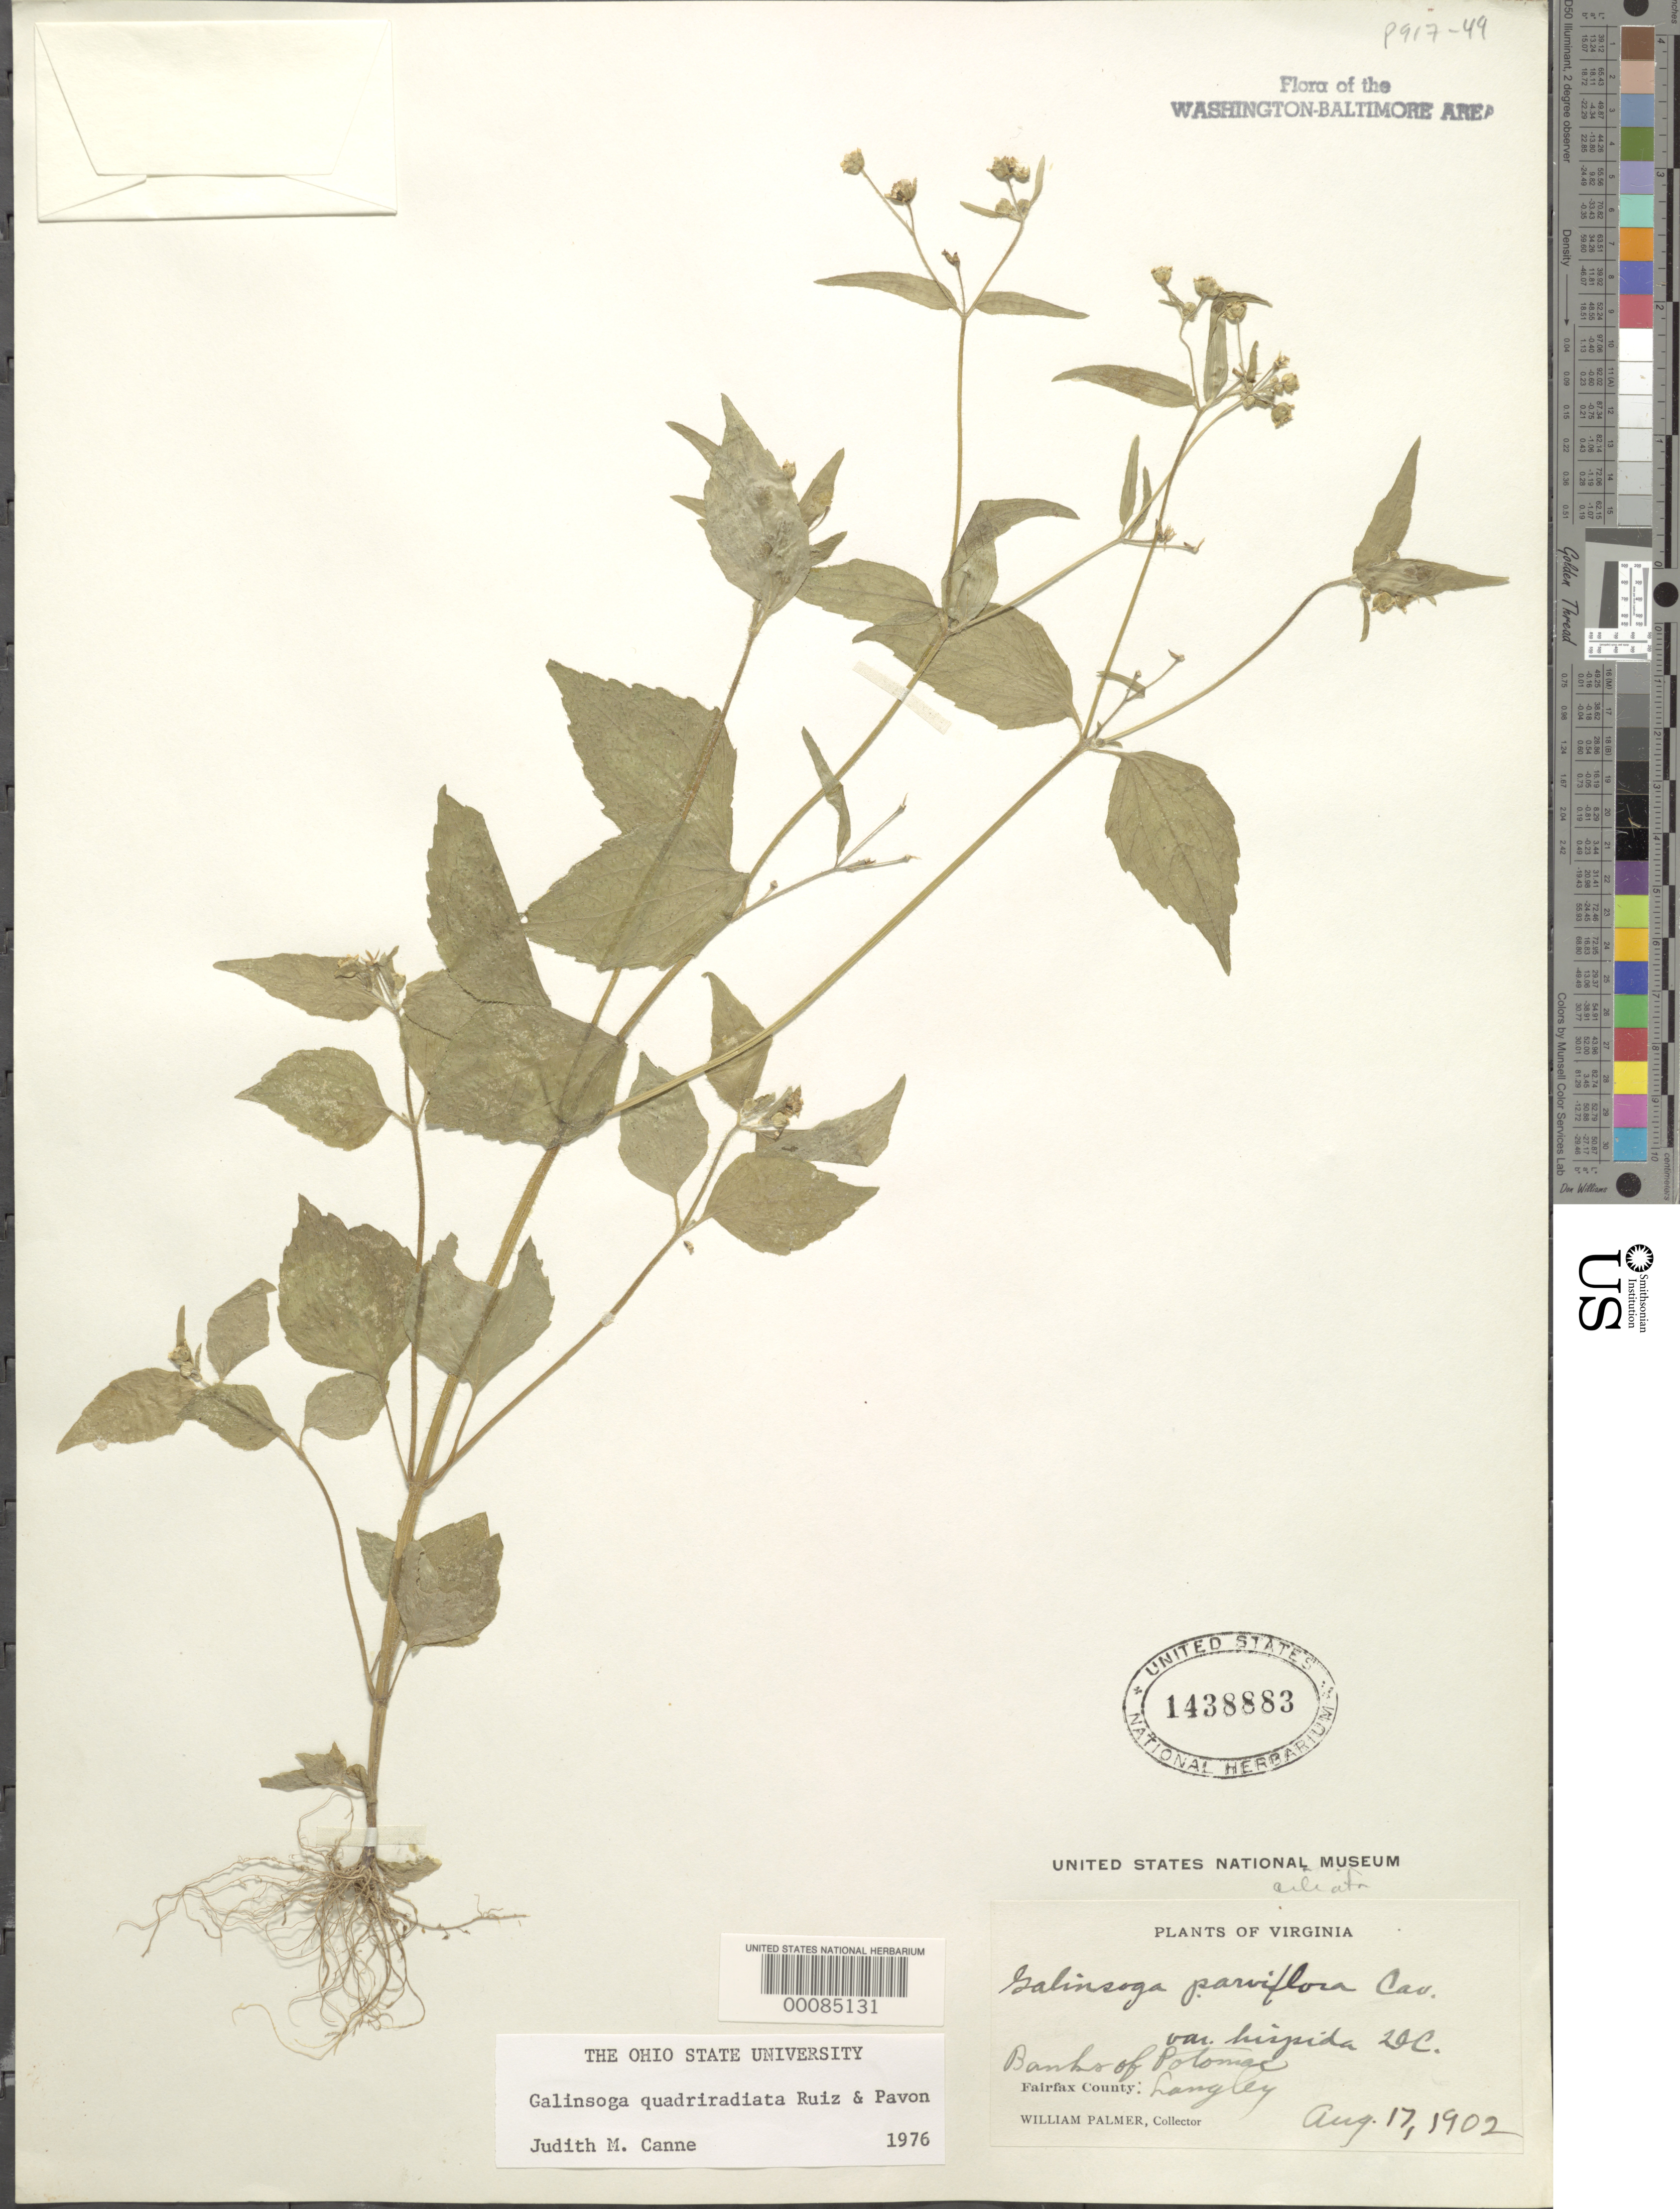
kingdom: Plantae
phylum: Tracheophyta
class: Magnoliopsida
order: Asterales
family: Asteraceae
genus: Galinsoga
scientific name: Galinsoga quadriradiata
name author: Ruiz & Pav.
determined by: Canne-Hilliker, J. M.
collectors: W. Palmer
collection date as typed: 17 Aug 1902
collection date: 1902-08-17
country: United States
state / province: Virginia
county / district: Fairfax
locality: Langley Potomac River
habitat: Bank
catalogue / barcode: US 1438883